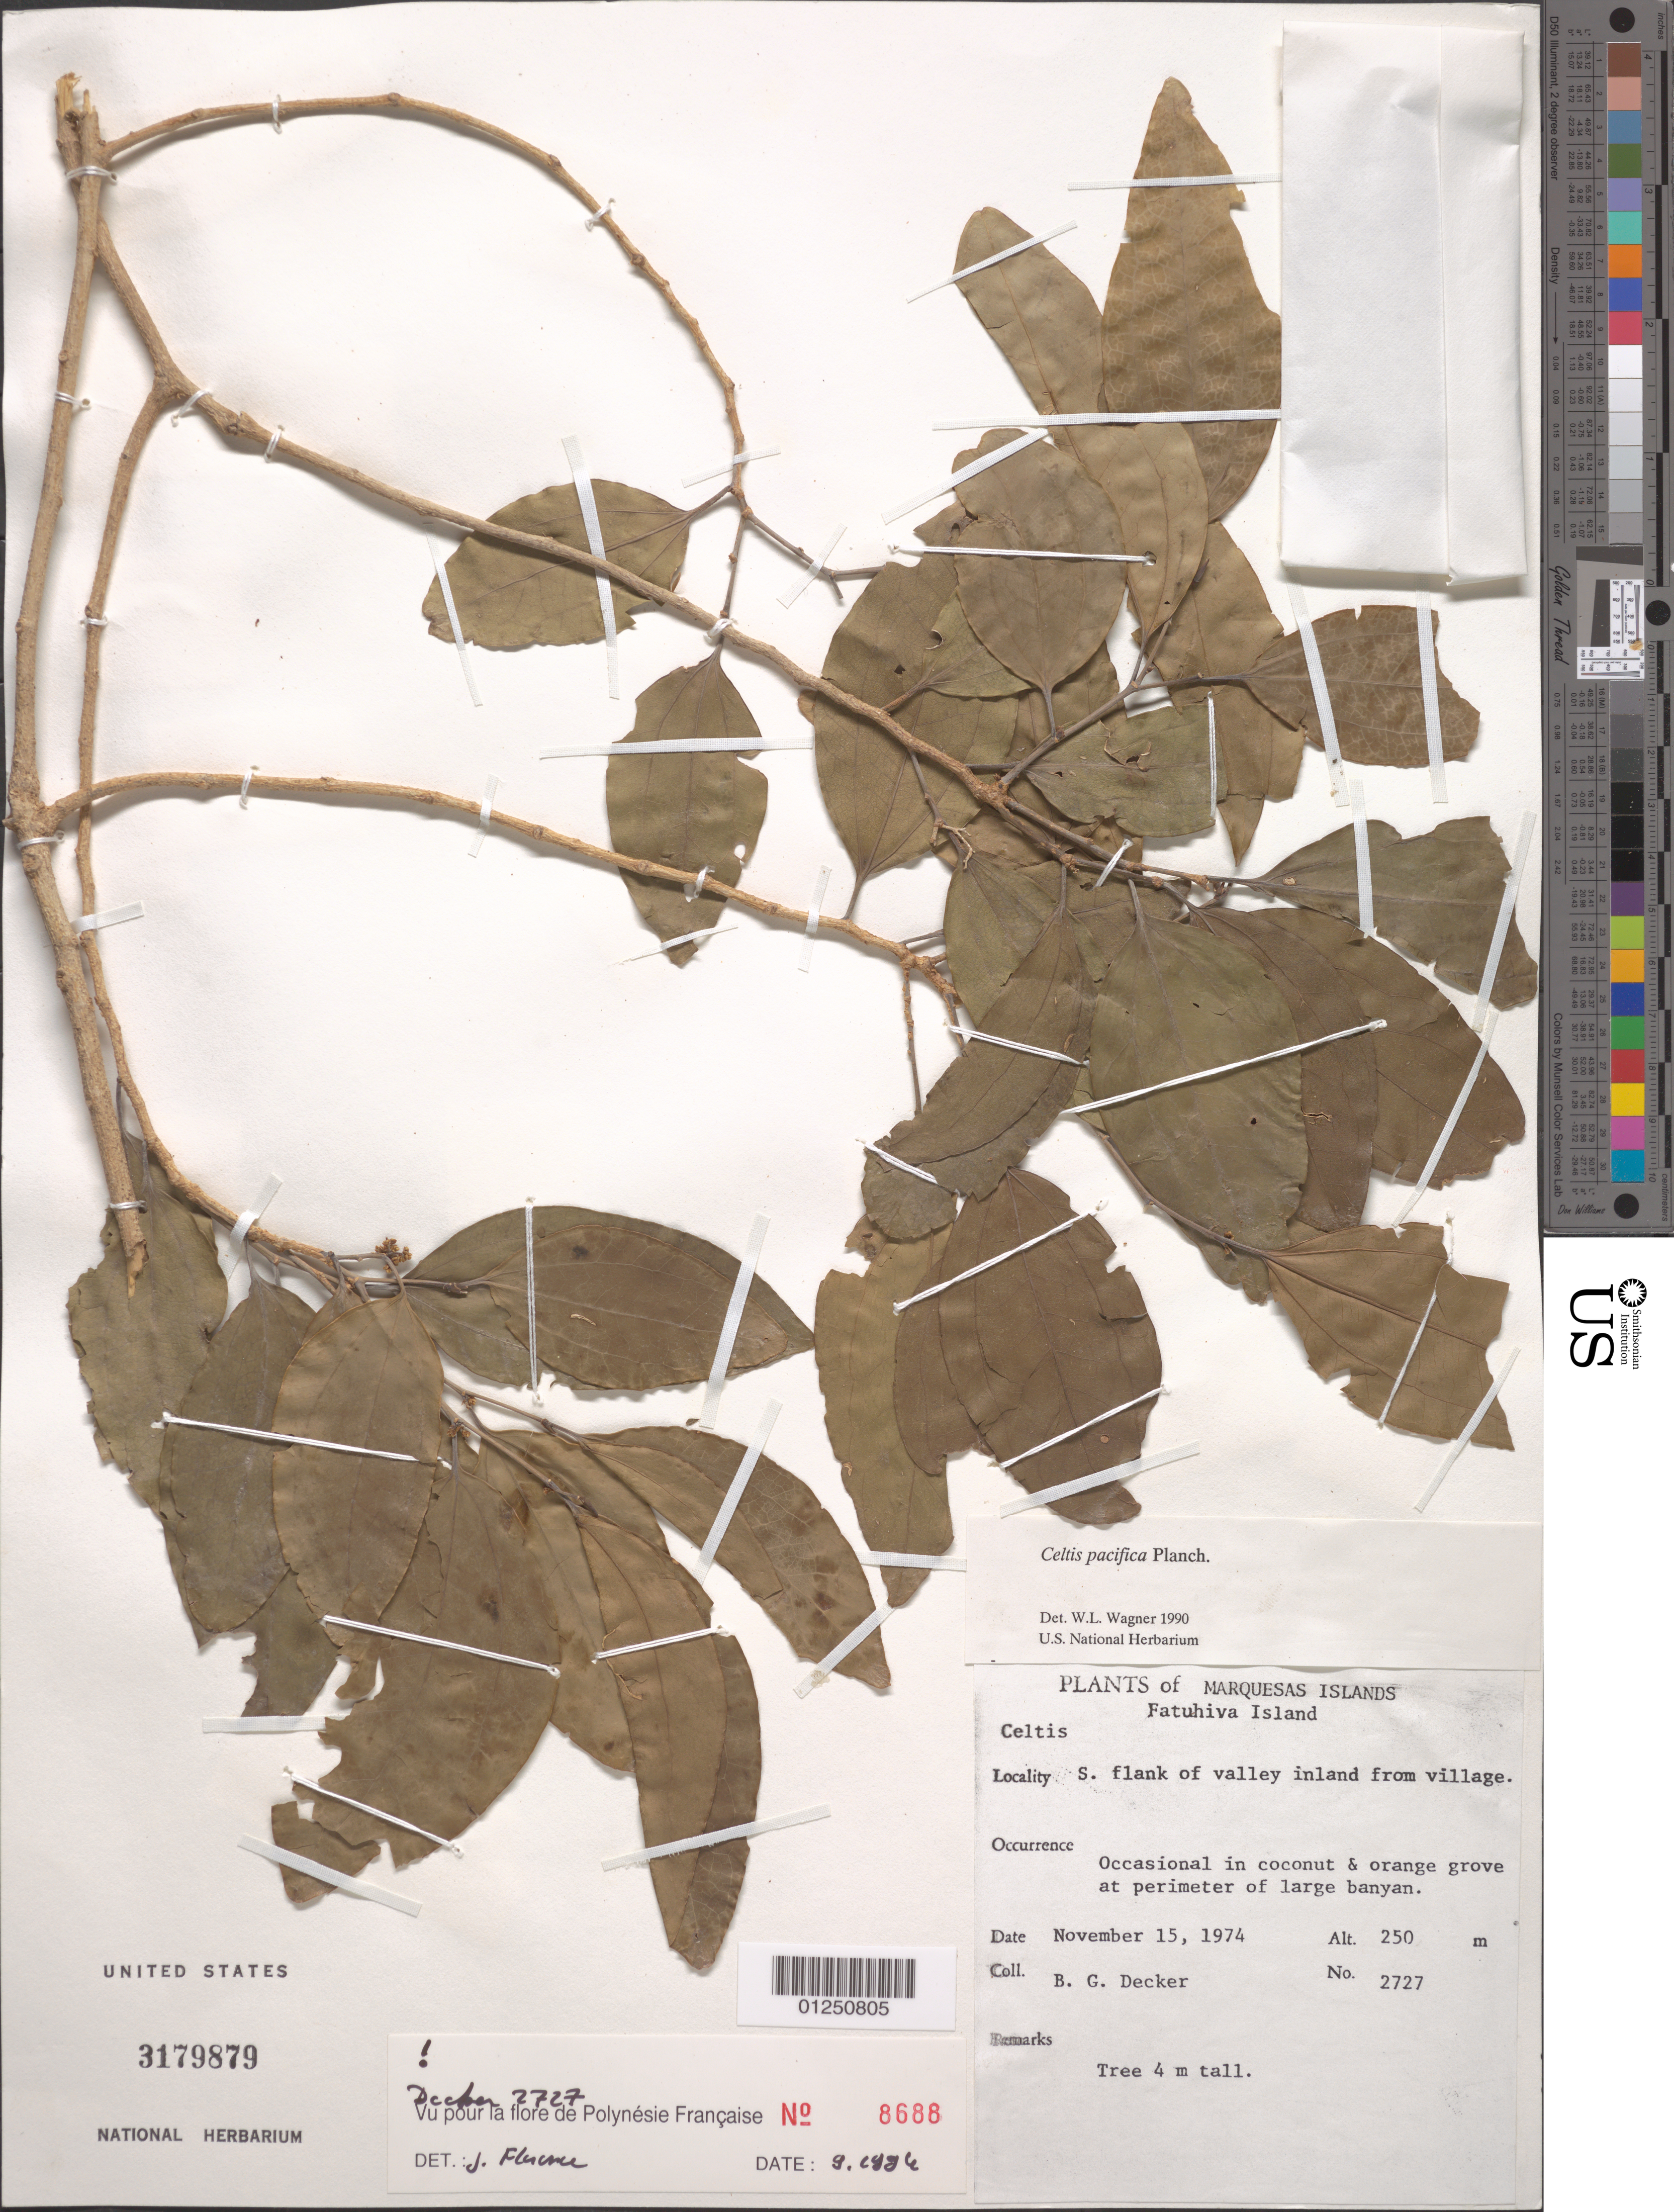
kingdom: Plantae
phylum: Tracheophyta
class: Magnoliopsida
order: Rosales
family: Cannabaceae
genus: Celtis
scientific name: Celtis pacifica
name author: Planch.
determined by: Wagner, W. L., (BOT), Smithsonian Institution - National Museum of Natural History (UNITED STATES)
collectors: B. G. Decker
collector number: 2727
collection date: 1974-11-15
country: French Polynesia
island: Fatu Hiva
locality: S flank of valley inland from village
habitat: Occasional in coconut & orange grove at perimeter of large banyan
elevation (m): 250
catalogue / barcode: US 3179879